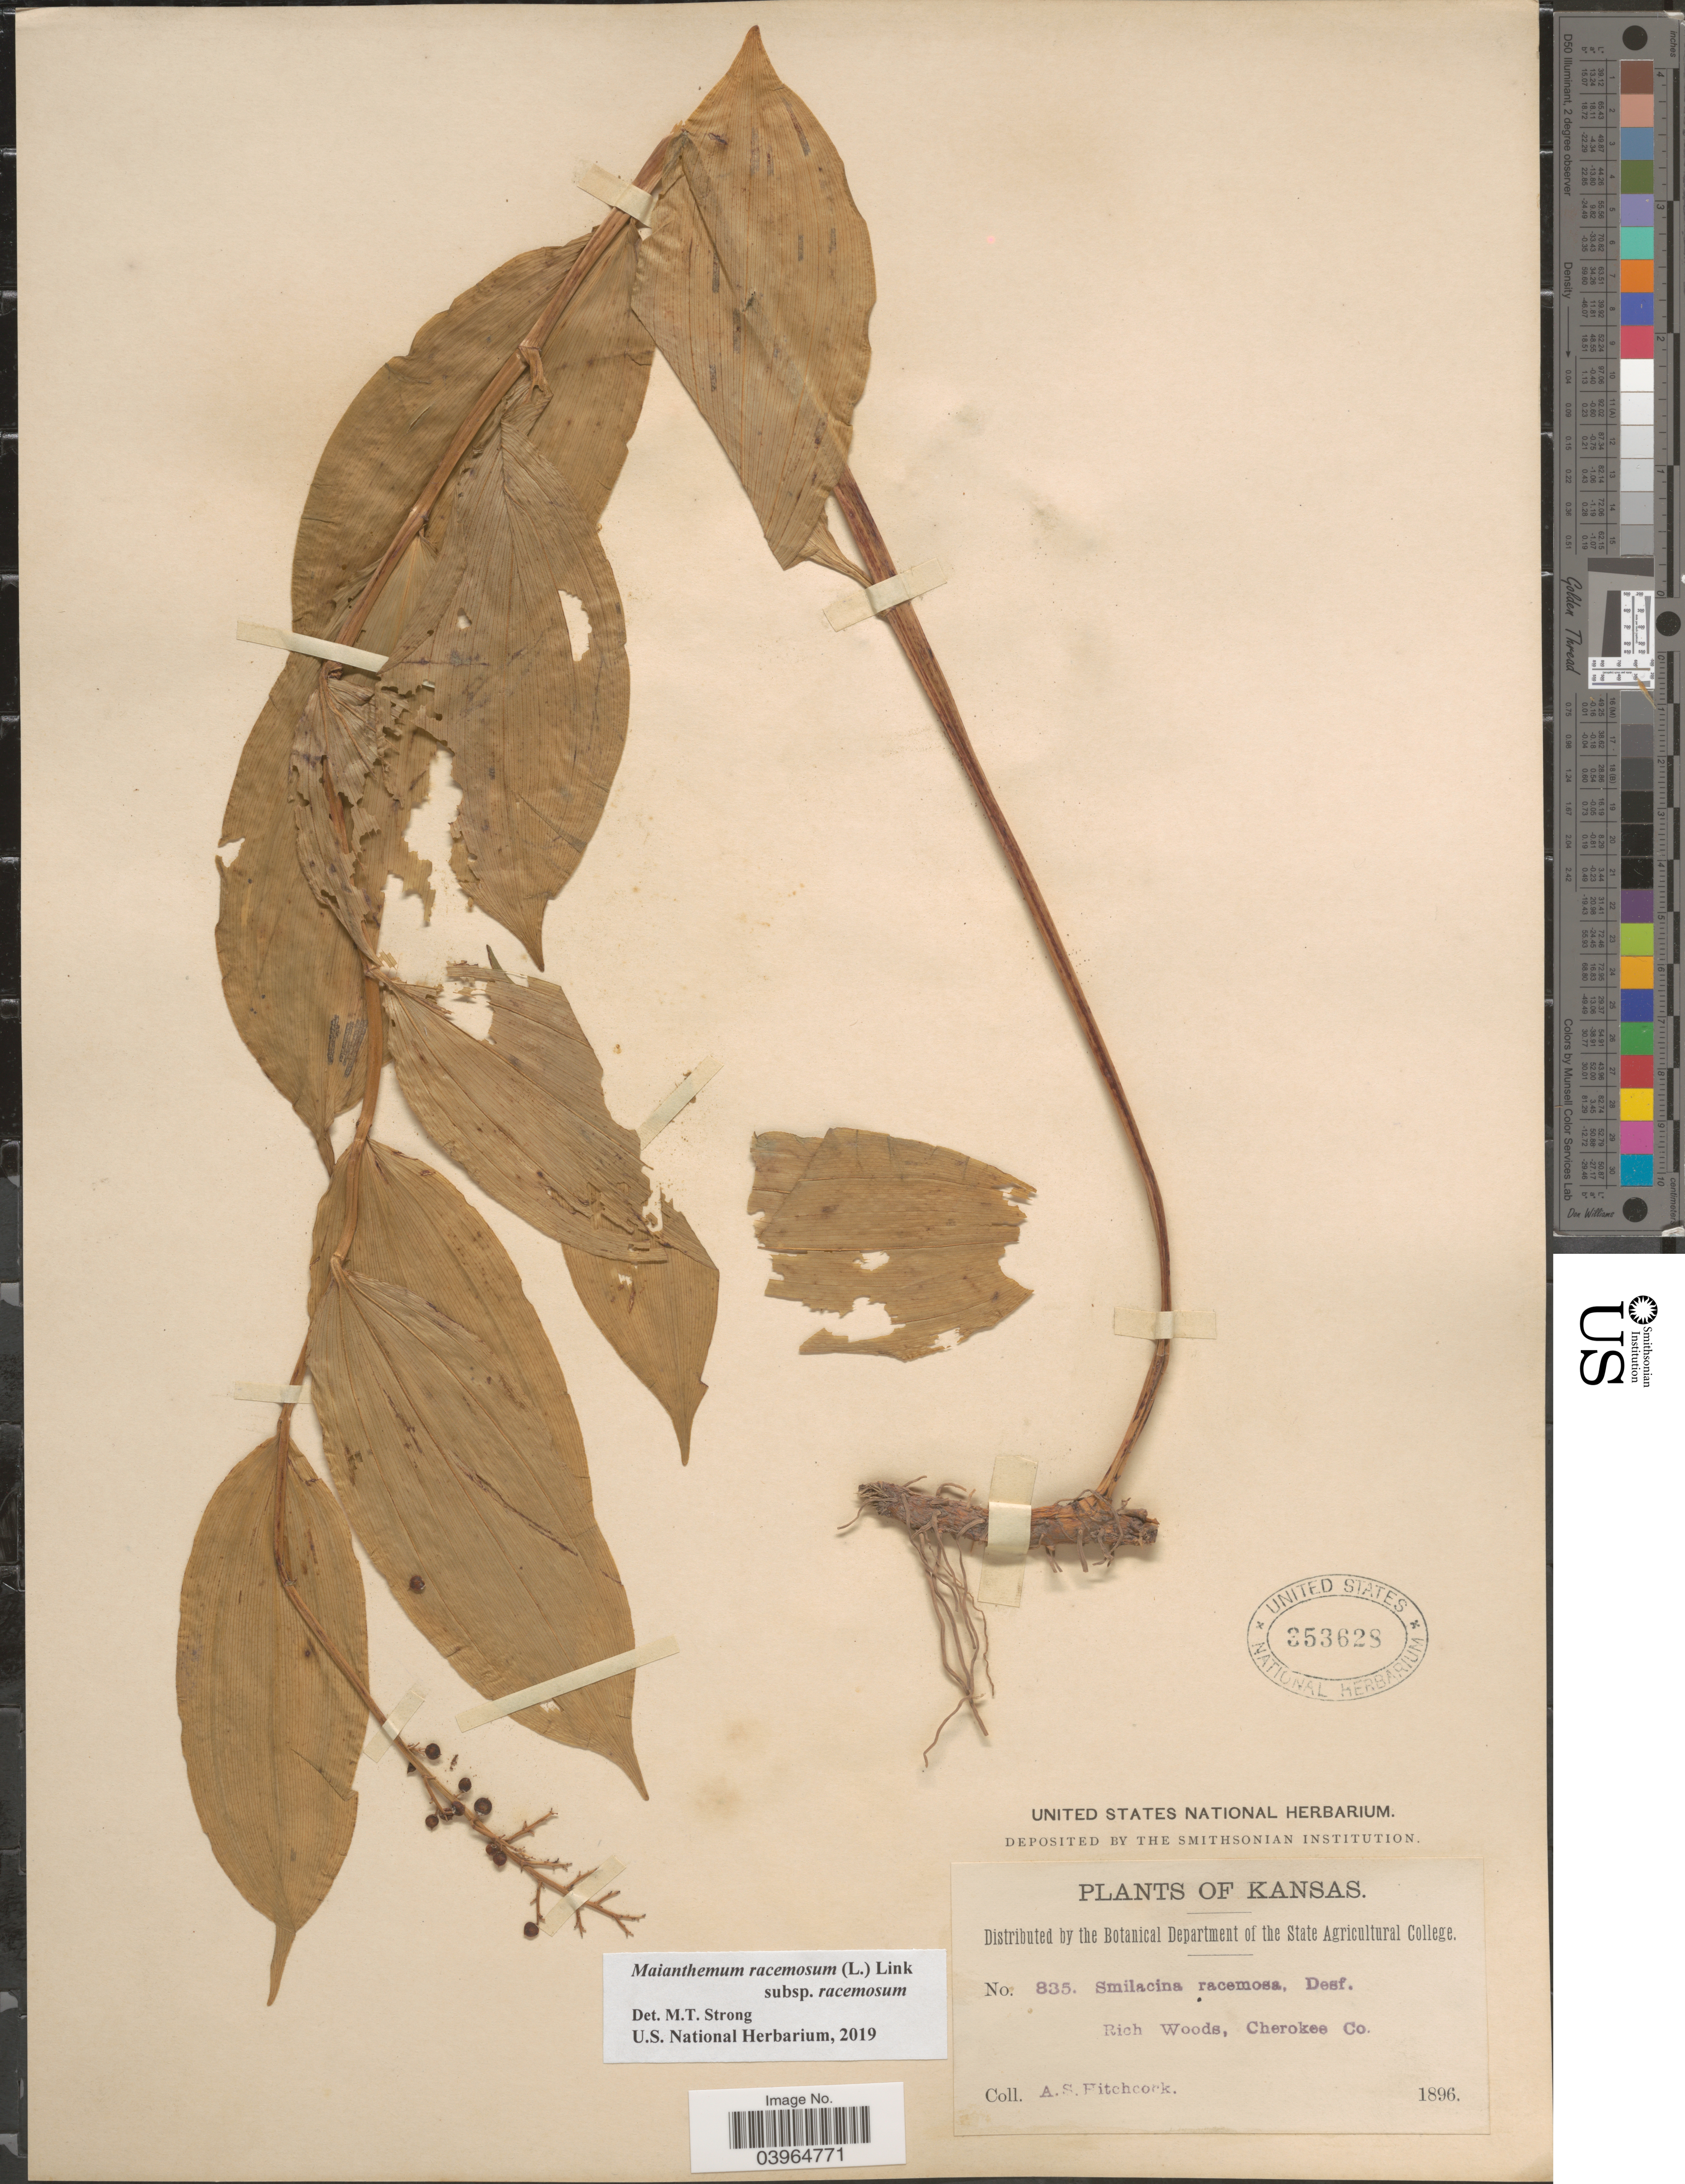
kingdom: Plantae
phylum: Tracheophyta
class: Liliopsida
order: Asparagales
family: Asparagaceae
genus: Maianthemum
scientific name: Maianthemum racemosum subsp. racemosum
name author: (L.) Link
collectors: A. S. Hitchcock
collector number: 835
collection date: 1896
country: United States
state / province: Kansas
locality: Rich woods, Cherokee Co.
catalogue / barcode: US 353628